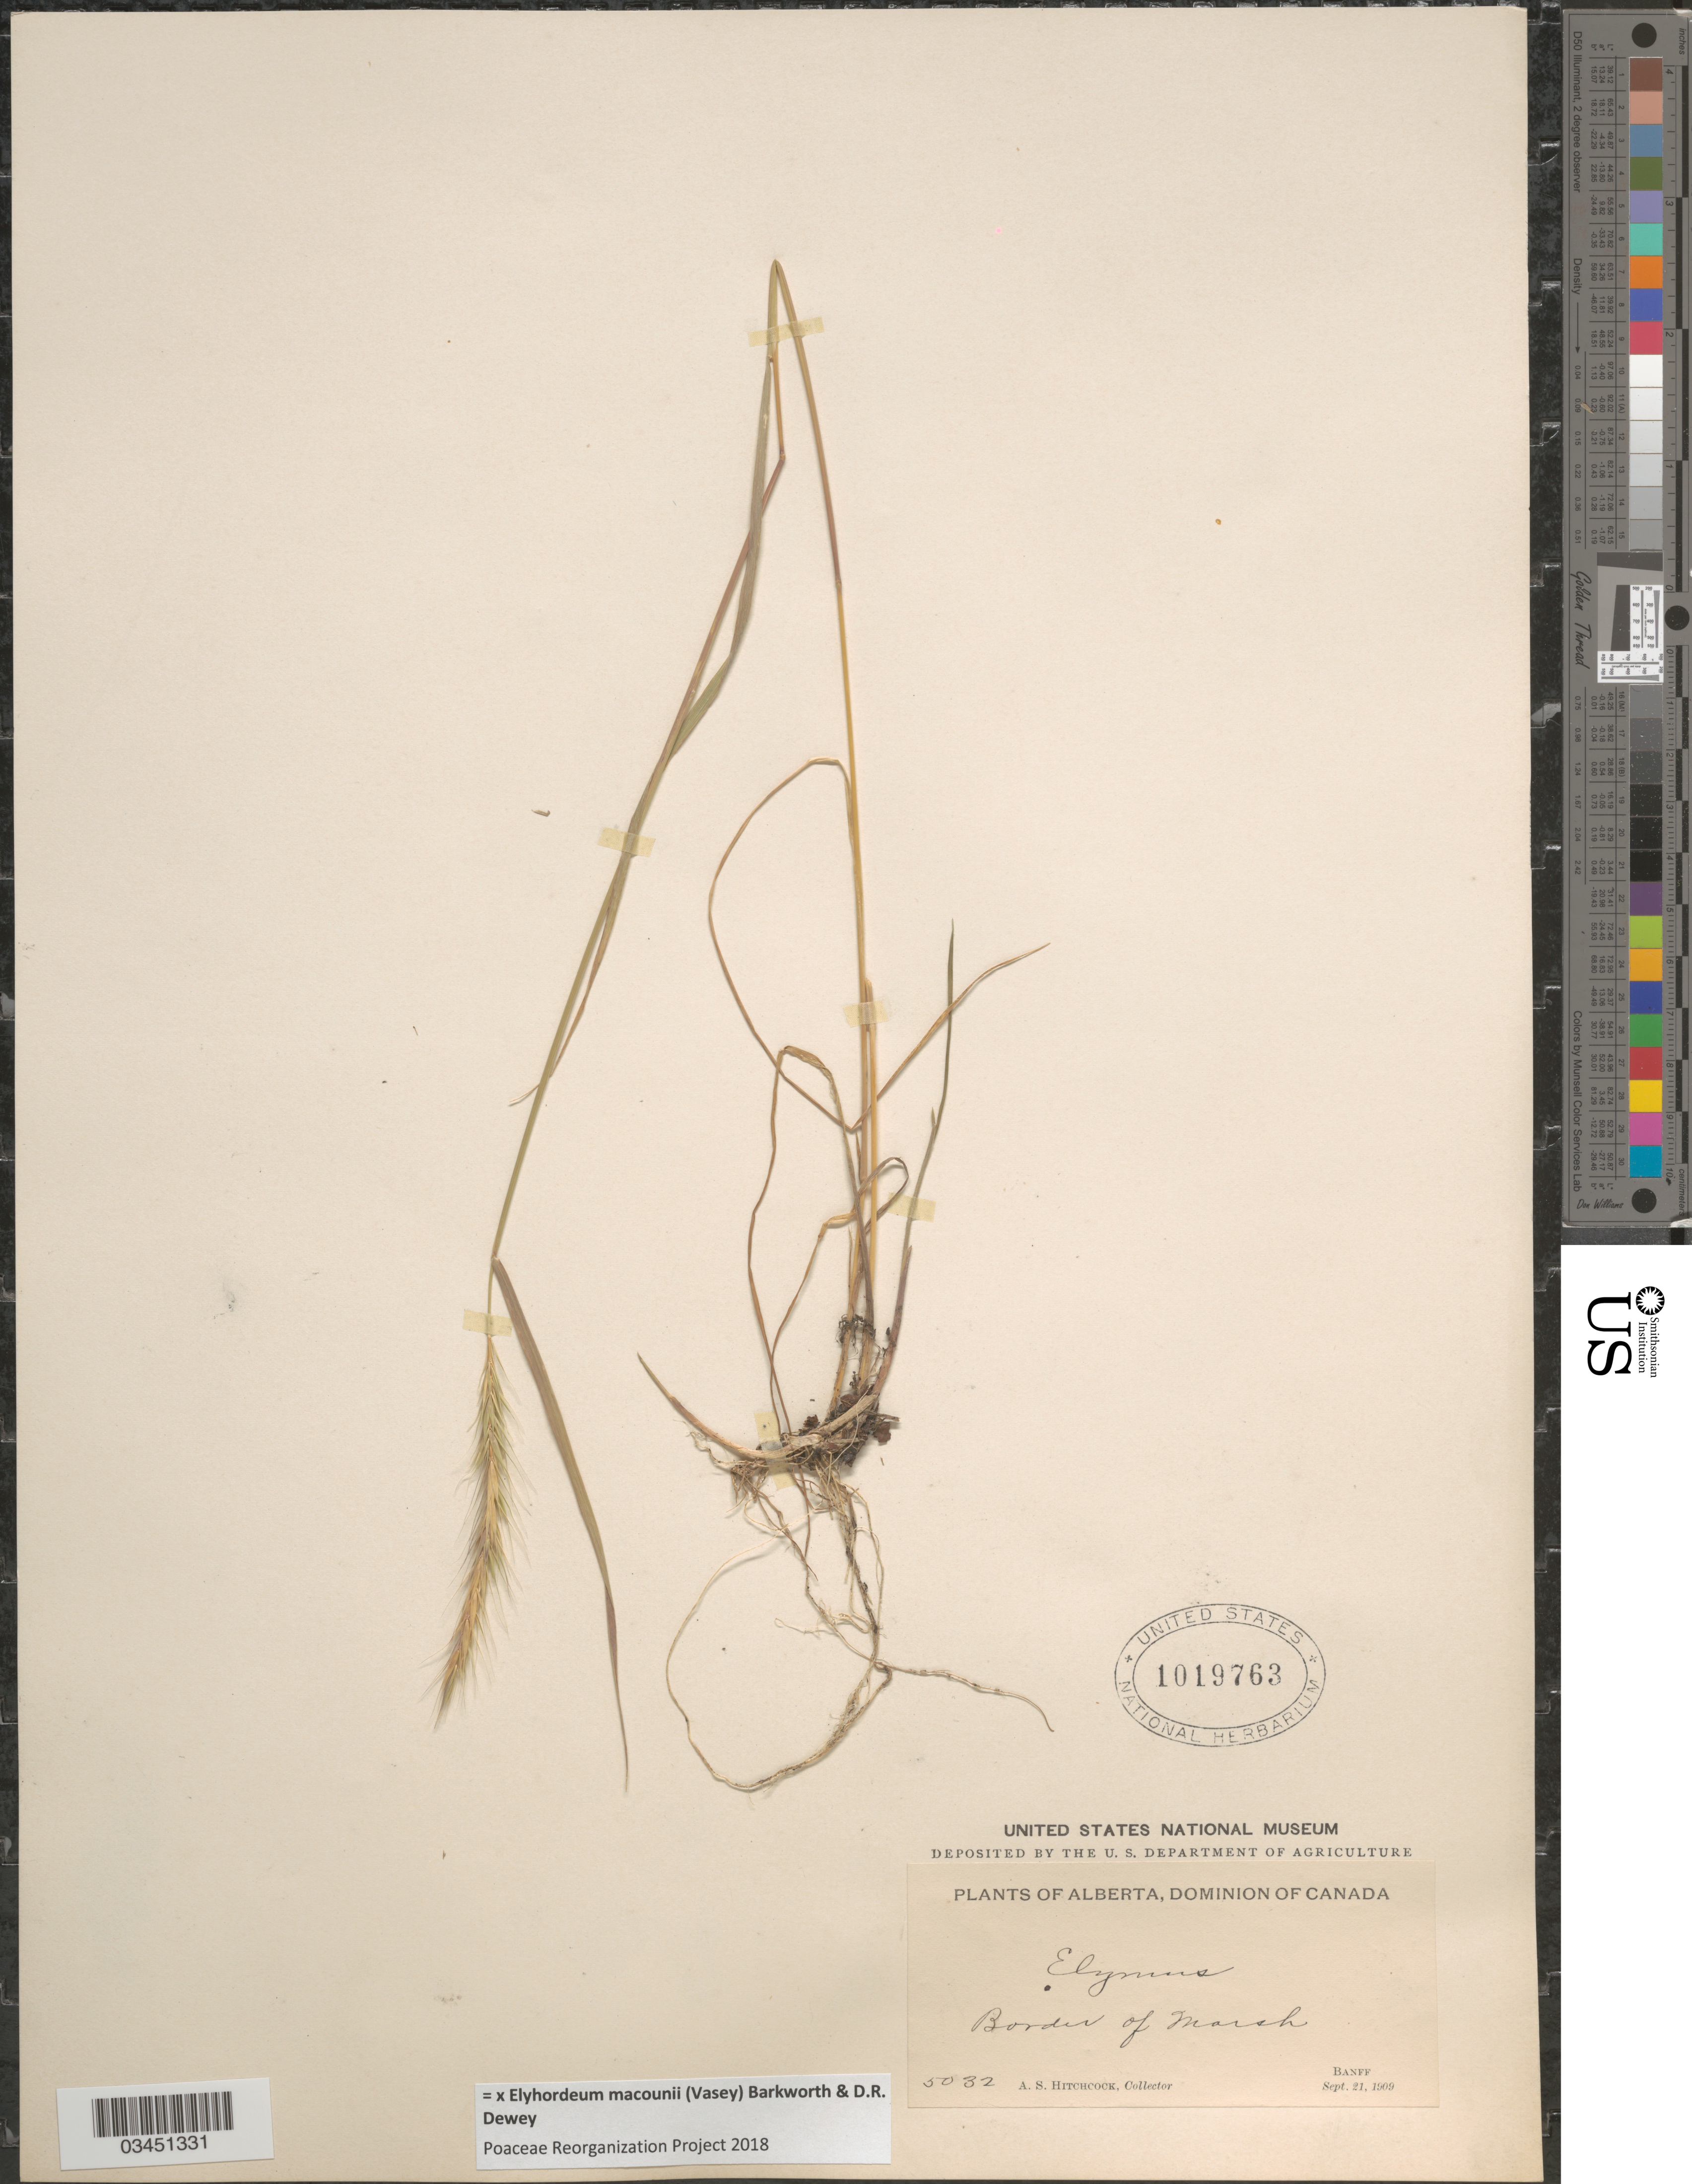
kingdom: Plantae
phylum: Tracheophyta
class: Liliopsida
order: Poales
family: Poaceae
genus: Elyhordeum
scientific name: x Elyhordeum macounii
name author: (Vasey) Barkworth & Dewey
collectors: A. S. Hitchcock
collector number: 5032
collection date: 1909-09-21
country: Canada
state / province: Alberta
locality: Dominion of Canada. Border of marsh. Banff.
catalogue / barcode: US 1019763